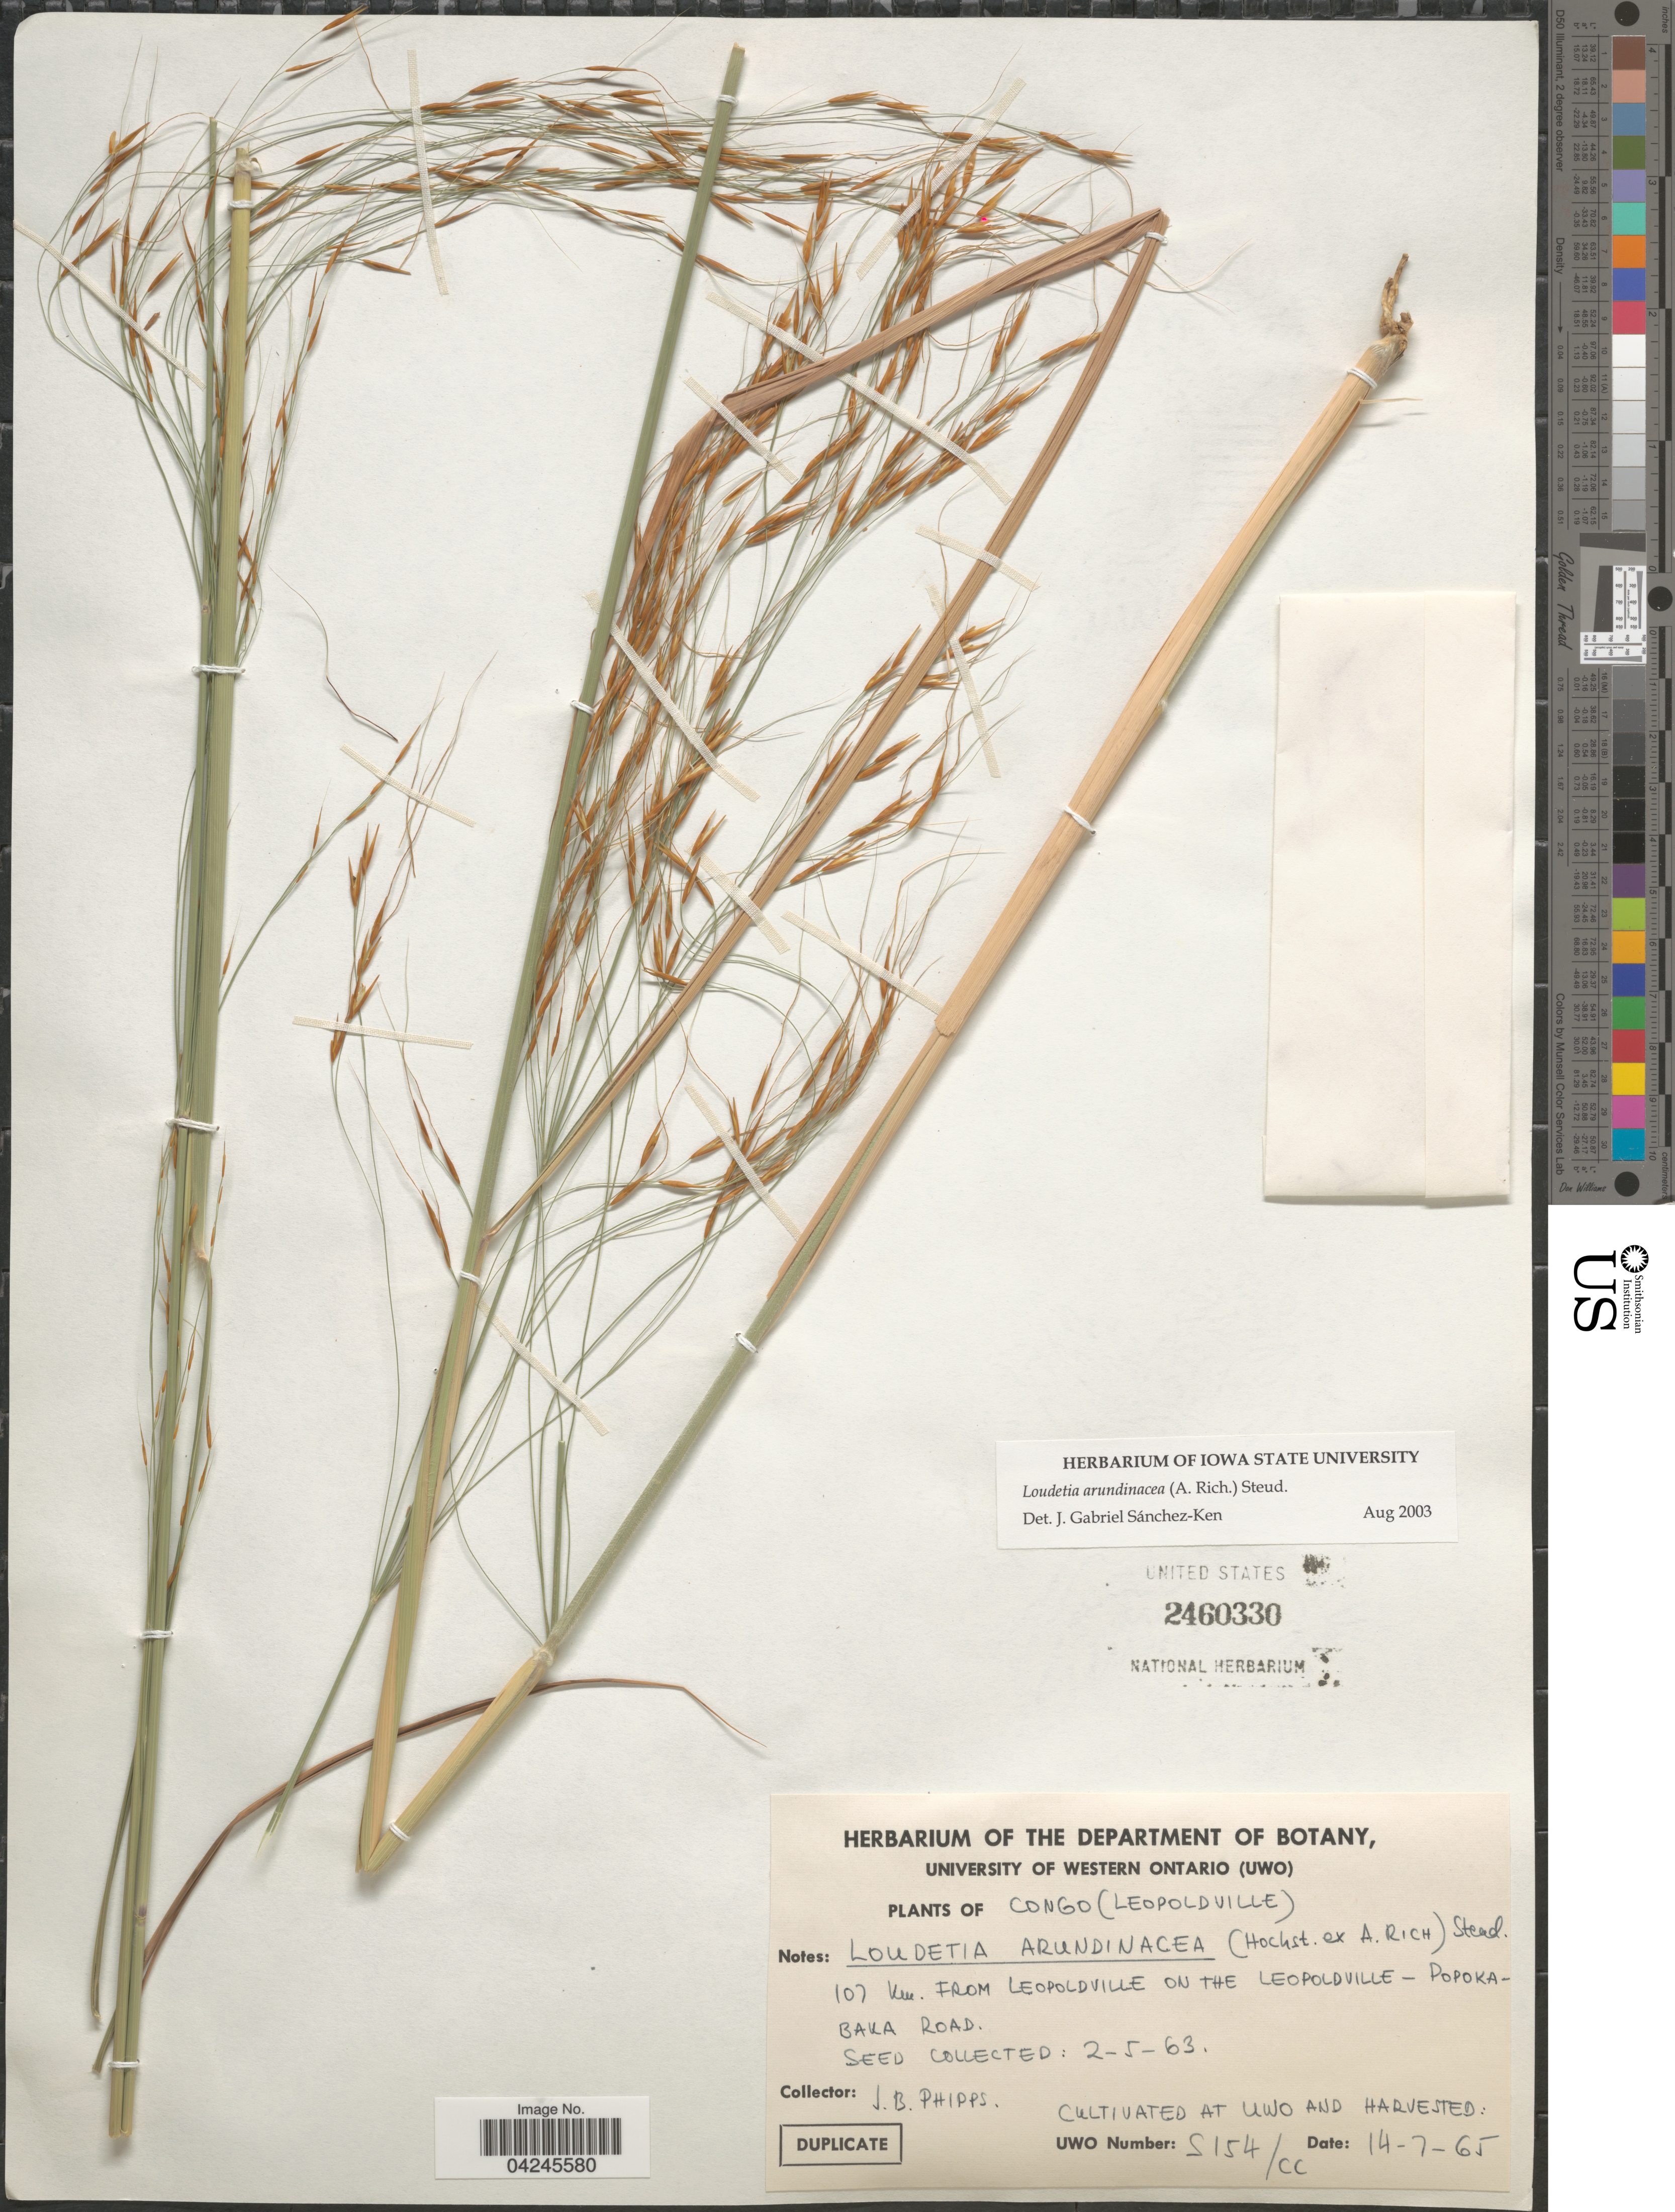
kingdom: Plantae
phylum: Tracheophyta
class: Liliopsida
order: Poales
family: Poaceae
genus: Loudetia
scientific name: Loudetia arundinacea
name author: (Hochst. ex A. Rich.) Steud.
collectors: J. Phipps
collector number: S154/CC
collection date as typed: Transcribed d/m/y: 14/7/65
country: Canada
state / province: Ontario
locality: At UWO.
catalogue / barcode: US 2460330